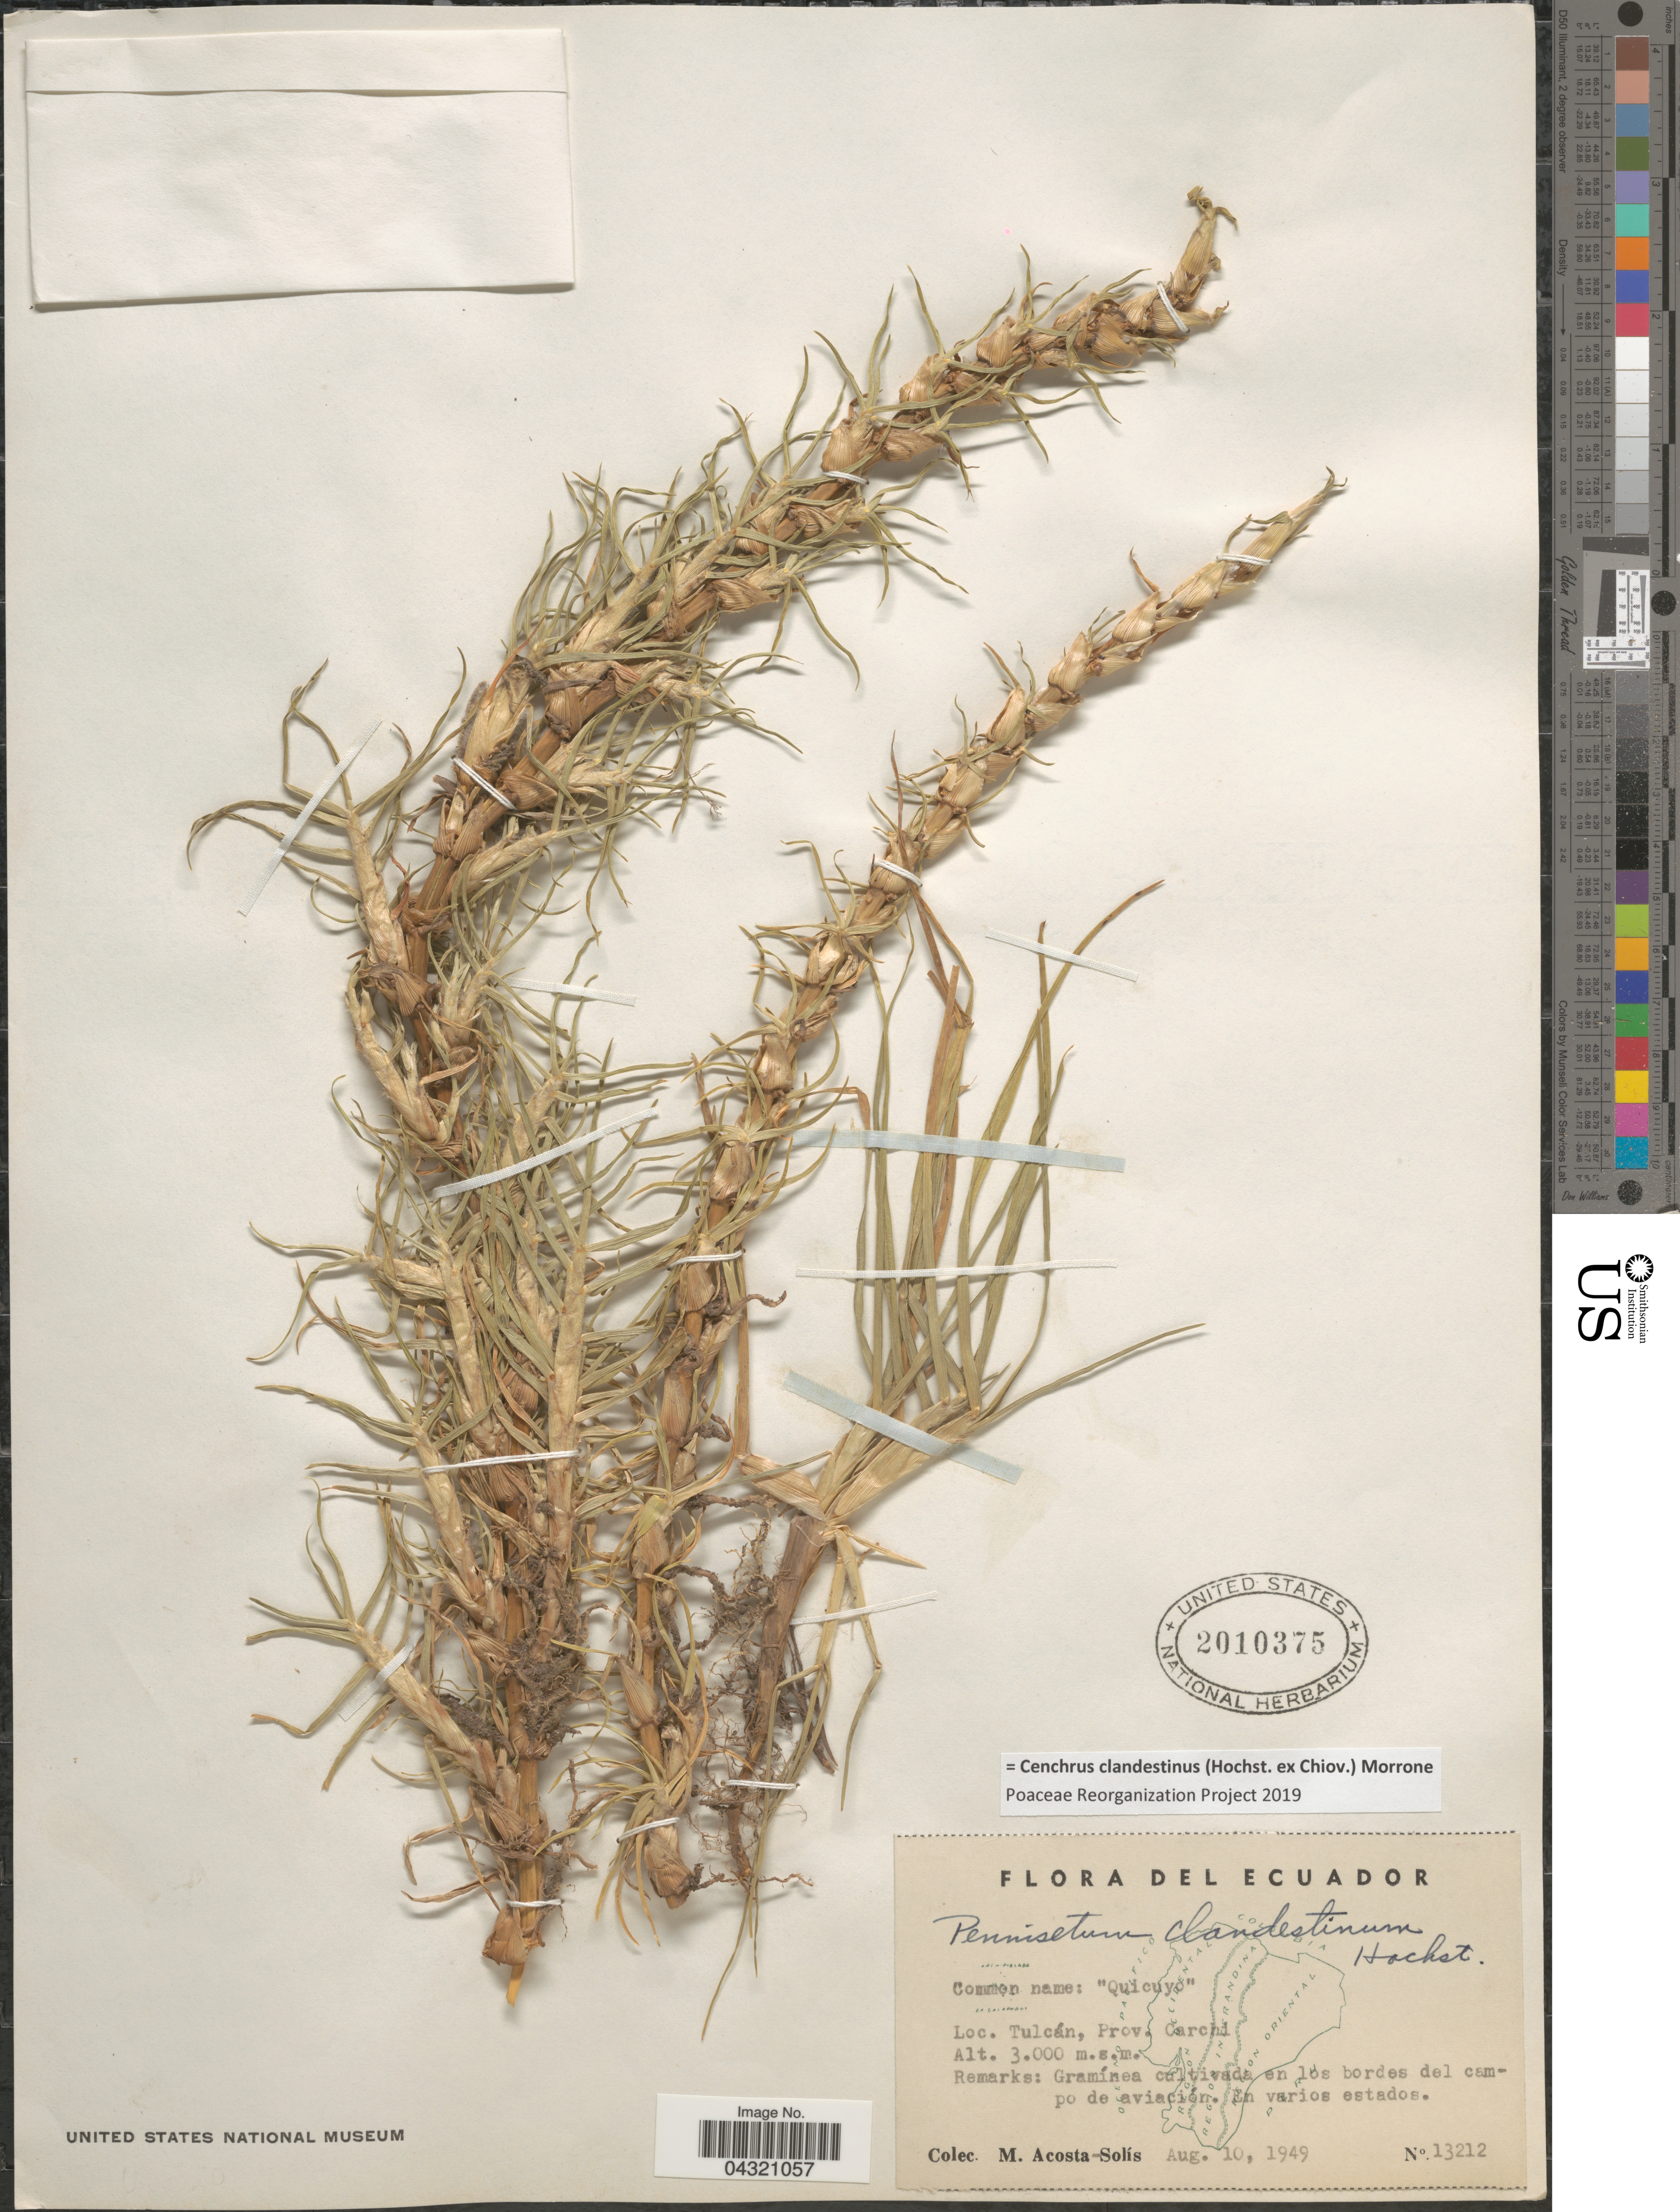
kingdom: Plantae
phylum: Tracheophyta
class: Liliopsida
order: Poales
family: Poaceae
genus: Cenchrus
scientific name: Cenchrus clandestinus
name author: (Hochst. & Chiov.) Morrone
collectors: M. Acosta Solis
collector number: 13212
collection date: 1949-08-10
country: Ecuador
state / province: Carchi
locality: Tulcán.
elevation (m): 3000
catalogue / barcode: US 2010375